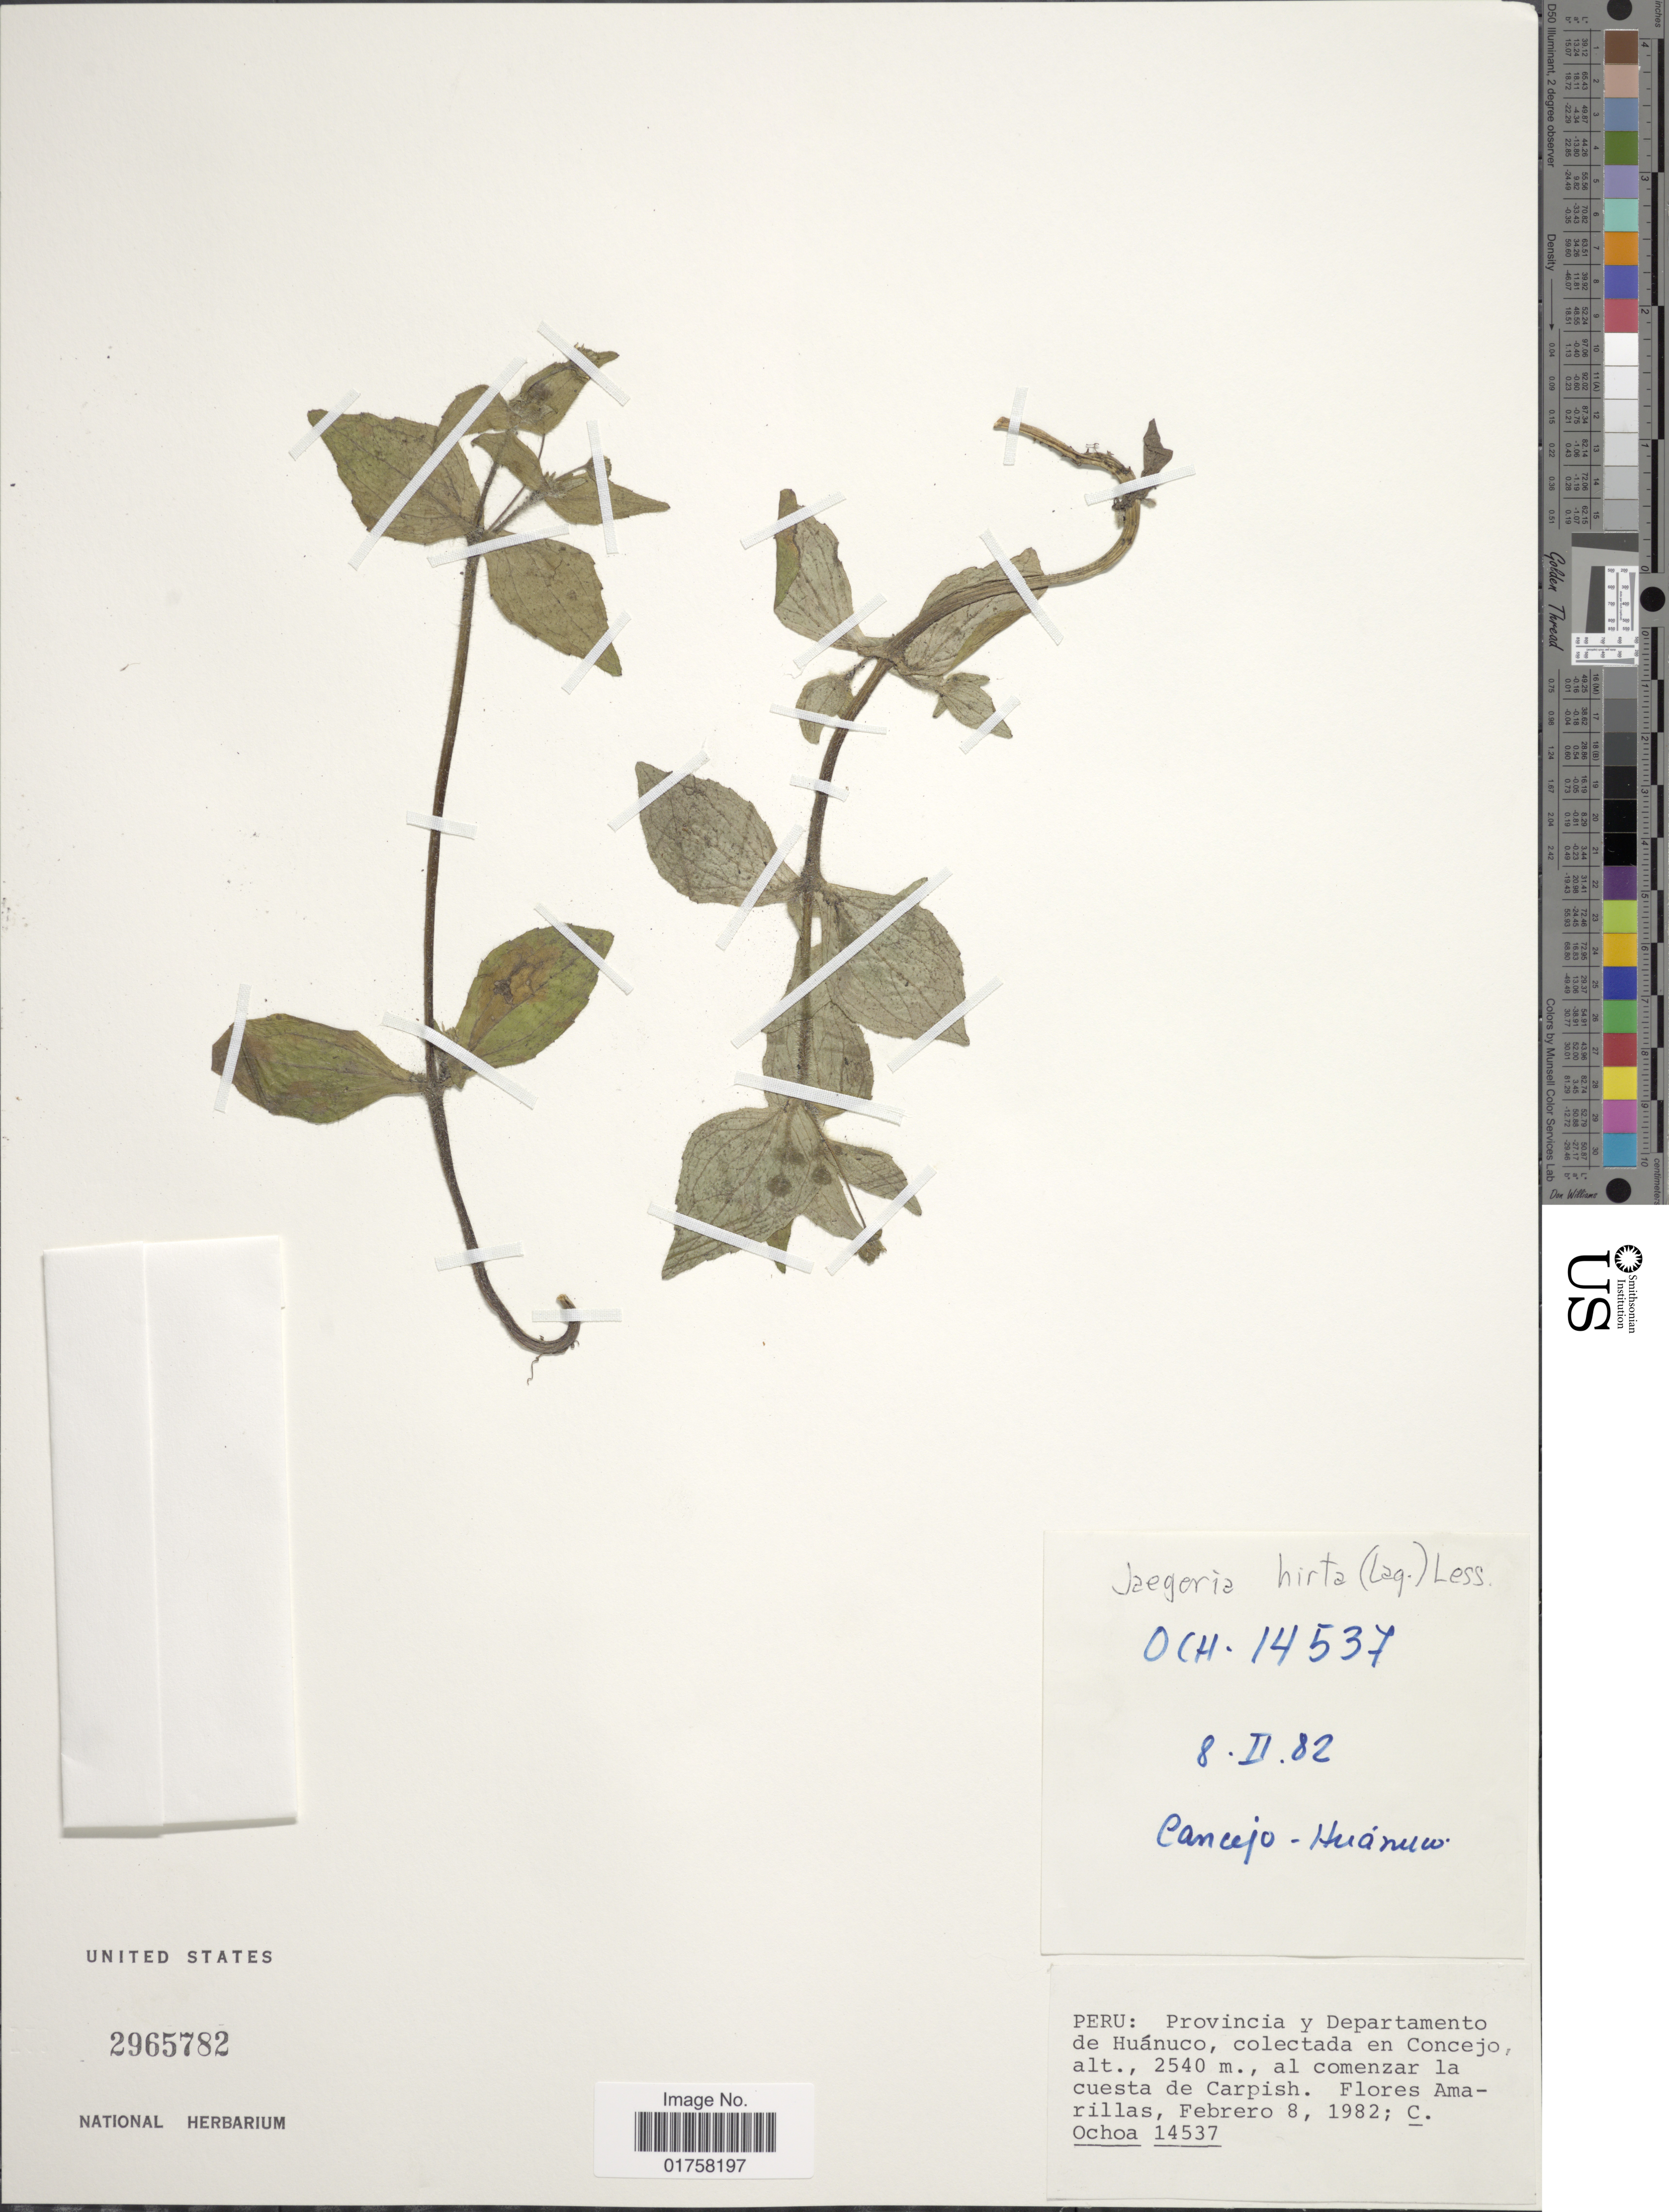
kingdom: Plantae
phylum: Tracheophyta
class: Magnoliopsida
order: Asterales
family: Asteraceae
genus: Jaegeria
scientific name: Jaegeria hirta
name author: (Lag.) Less.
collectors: C. Ochoa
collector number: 14537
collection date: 1982-02-08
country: Peru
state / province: Huánuco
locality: Provincia y Departamento de Huánuco, colectada en Concejo, al comenzar la cuesta de Carpish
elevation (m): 2540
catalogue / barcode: US 2965782